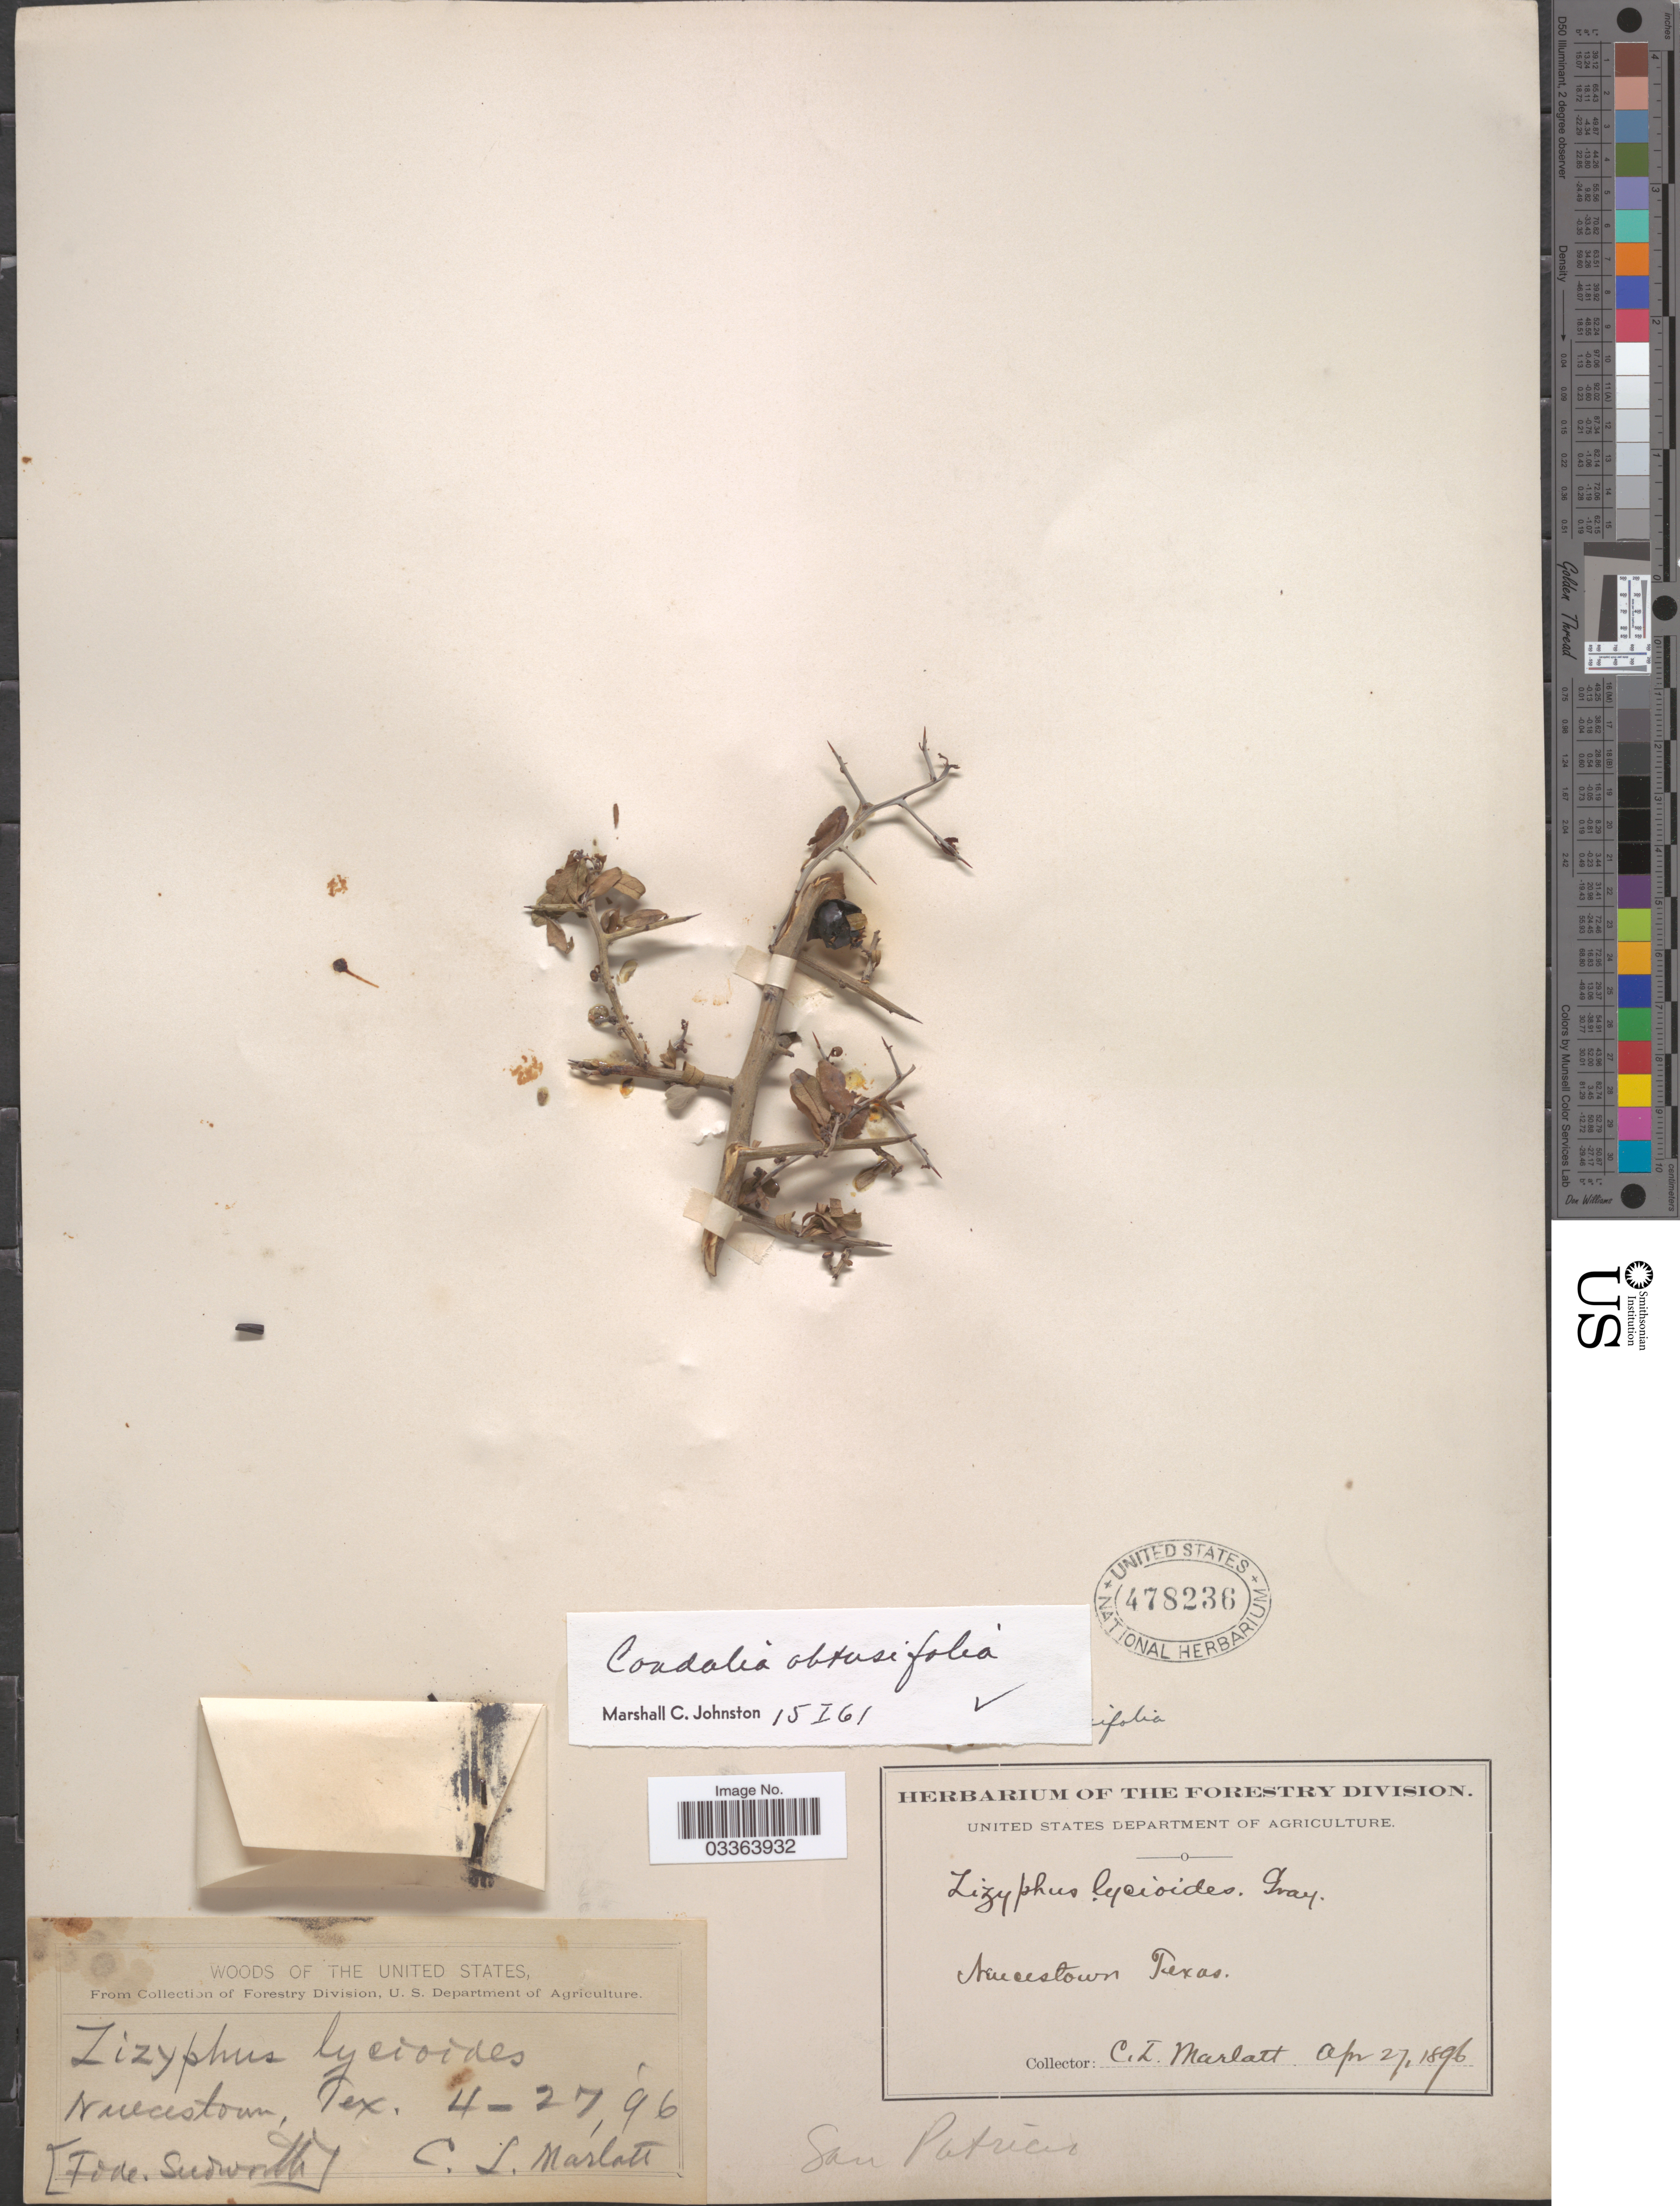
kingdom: Plantae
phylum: Tracheophyta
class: Magnoliopsida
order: Rosales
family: Rhamnaceae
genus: Sarcomphalus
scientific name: Sarcomphalus obtusifolius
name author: (Hook. ex Torr. & A. Gray) Hauenschild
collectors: C. Marlatt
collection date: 1896-04-27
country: United States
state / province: Texas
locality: Nuecestown. San Patricia.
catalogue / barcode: US 478236